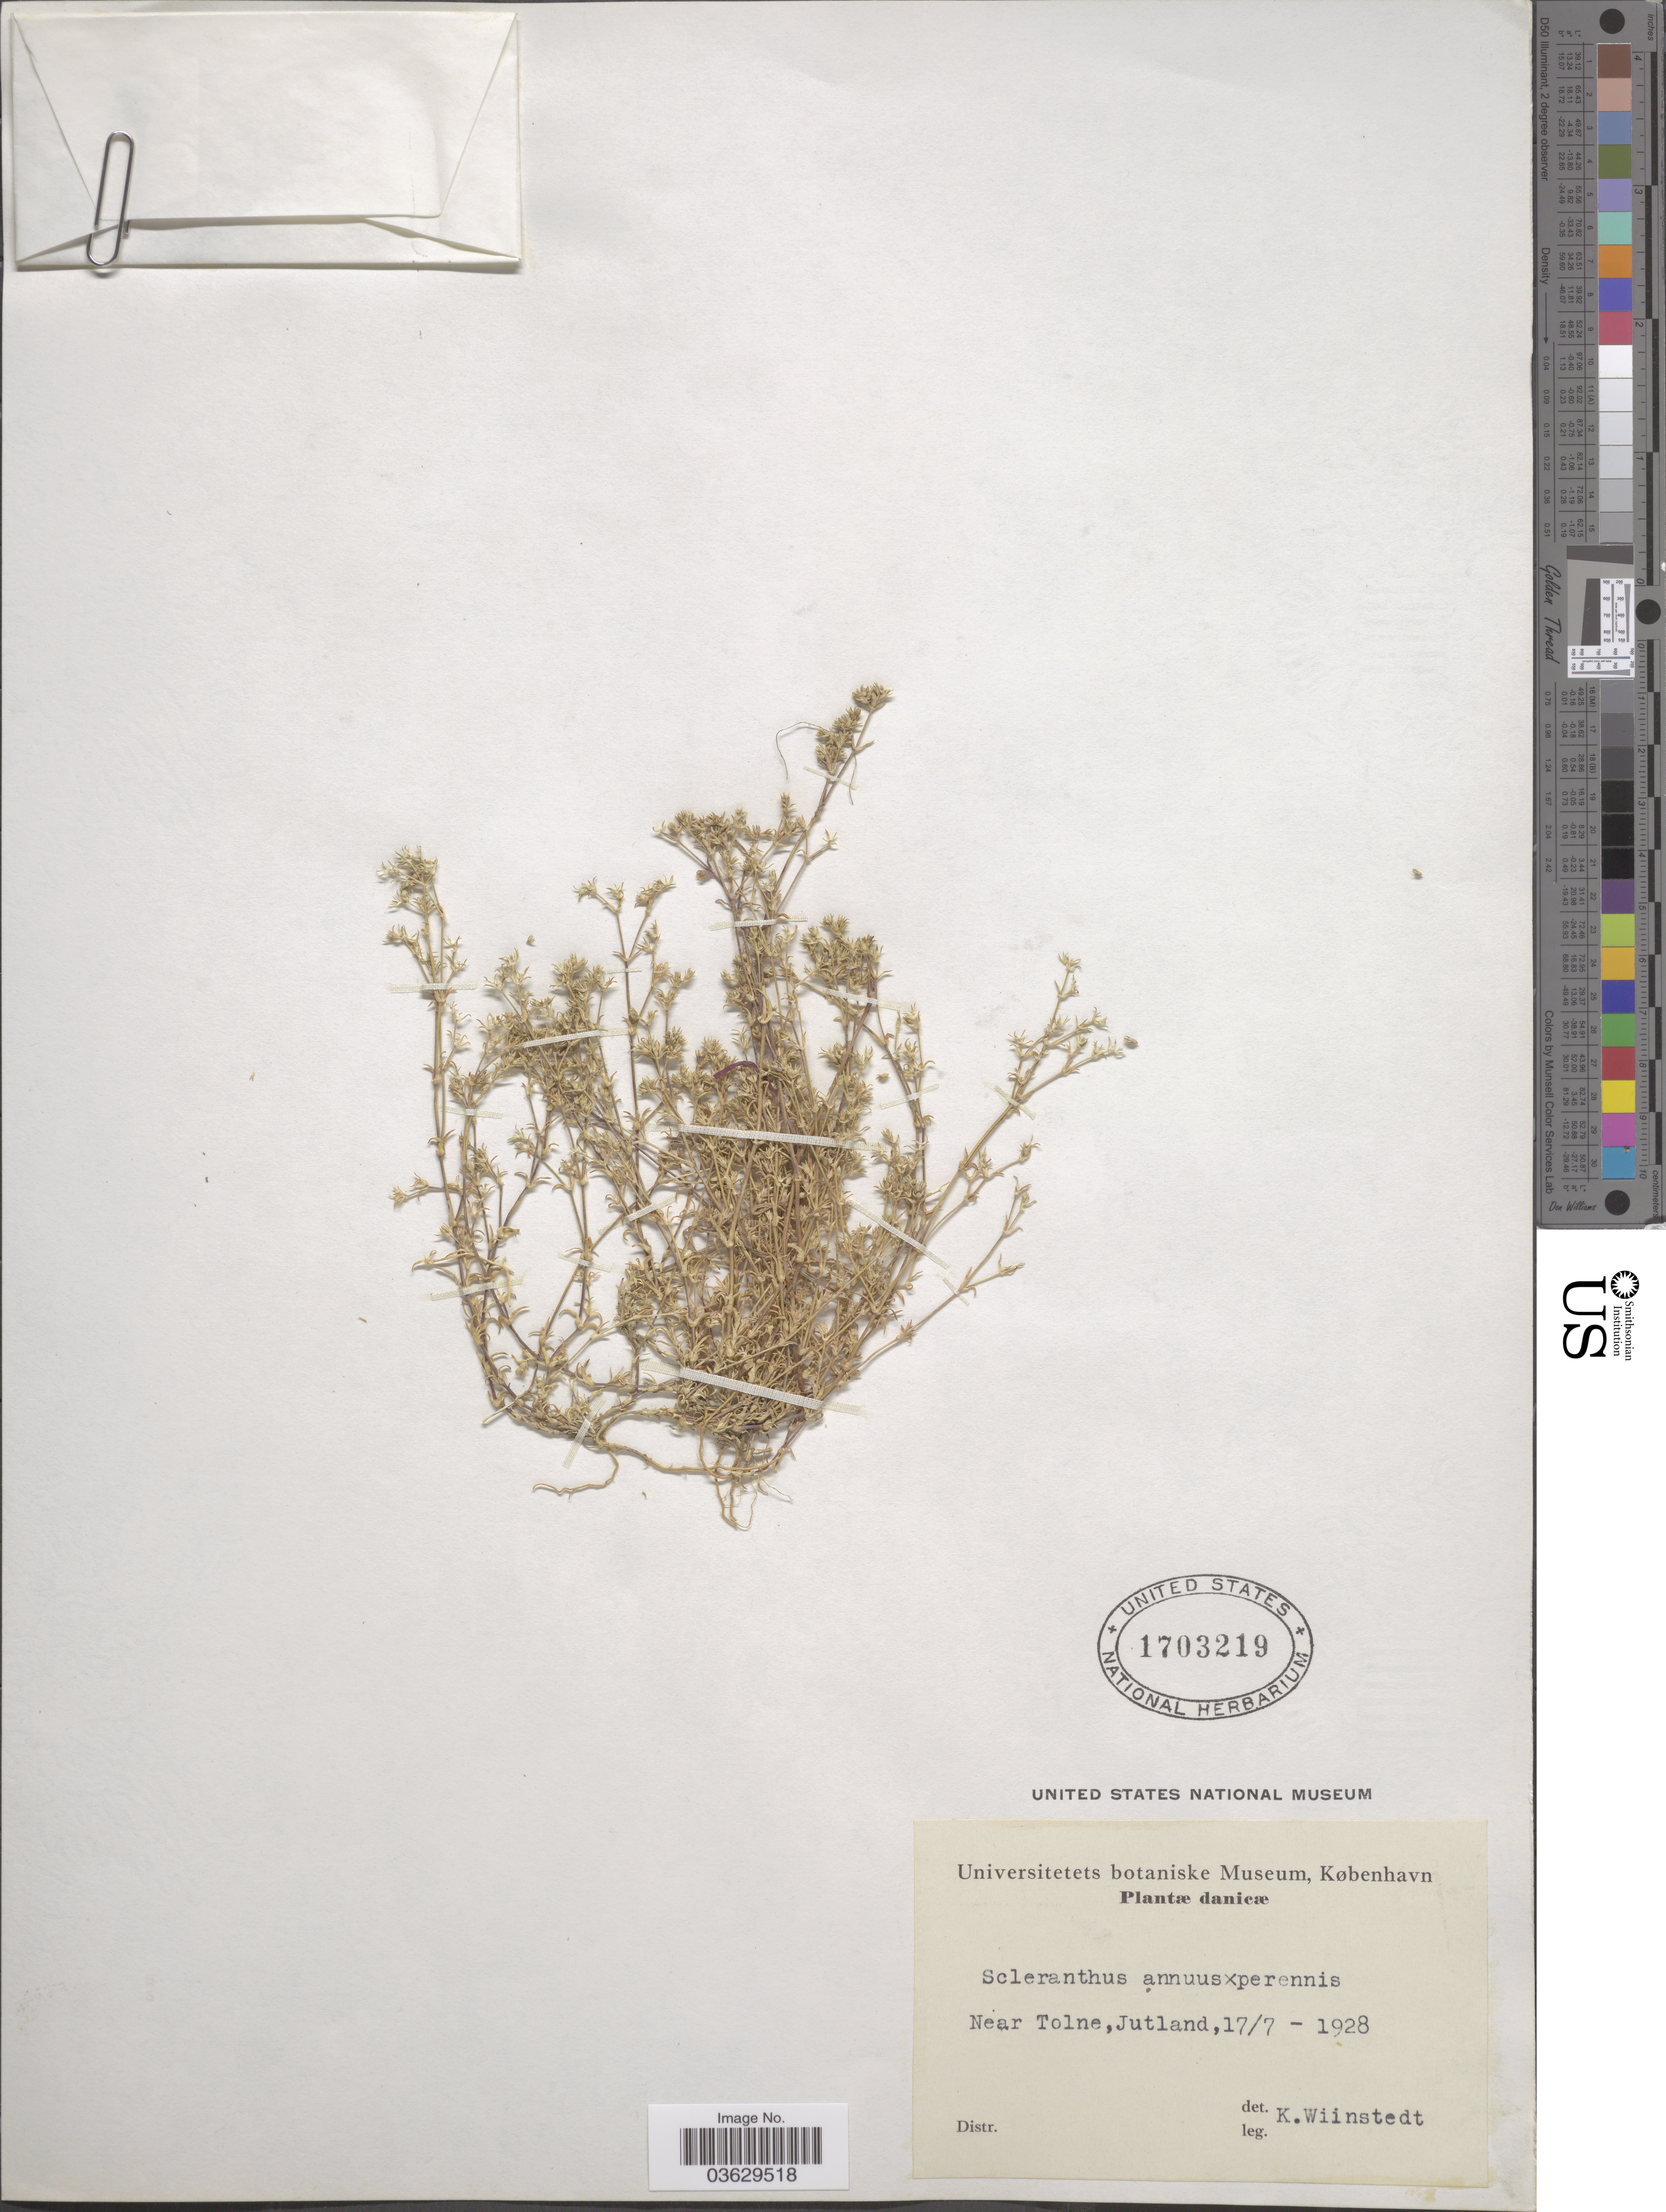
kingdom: Plantae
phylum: Tracheophyta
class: Magnoliopsida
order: Caryophyllales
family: Caryophyllaceae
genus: Scleranthus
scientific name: Scleranthus annuus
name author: L.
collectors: K. Wiinstedt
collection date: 1928-07-17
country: Denmark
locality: Danicæ. Near Tolne, Jutland.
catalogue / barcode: US 1703219